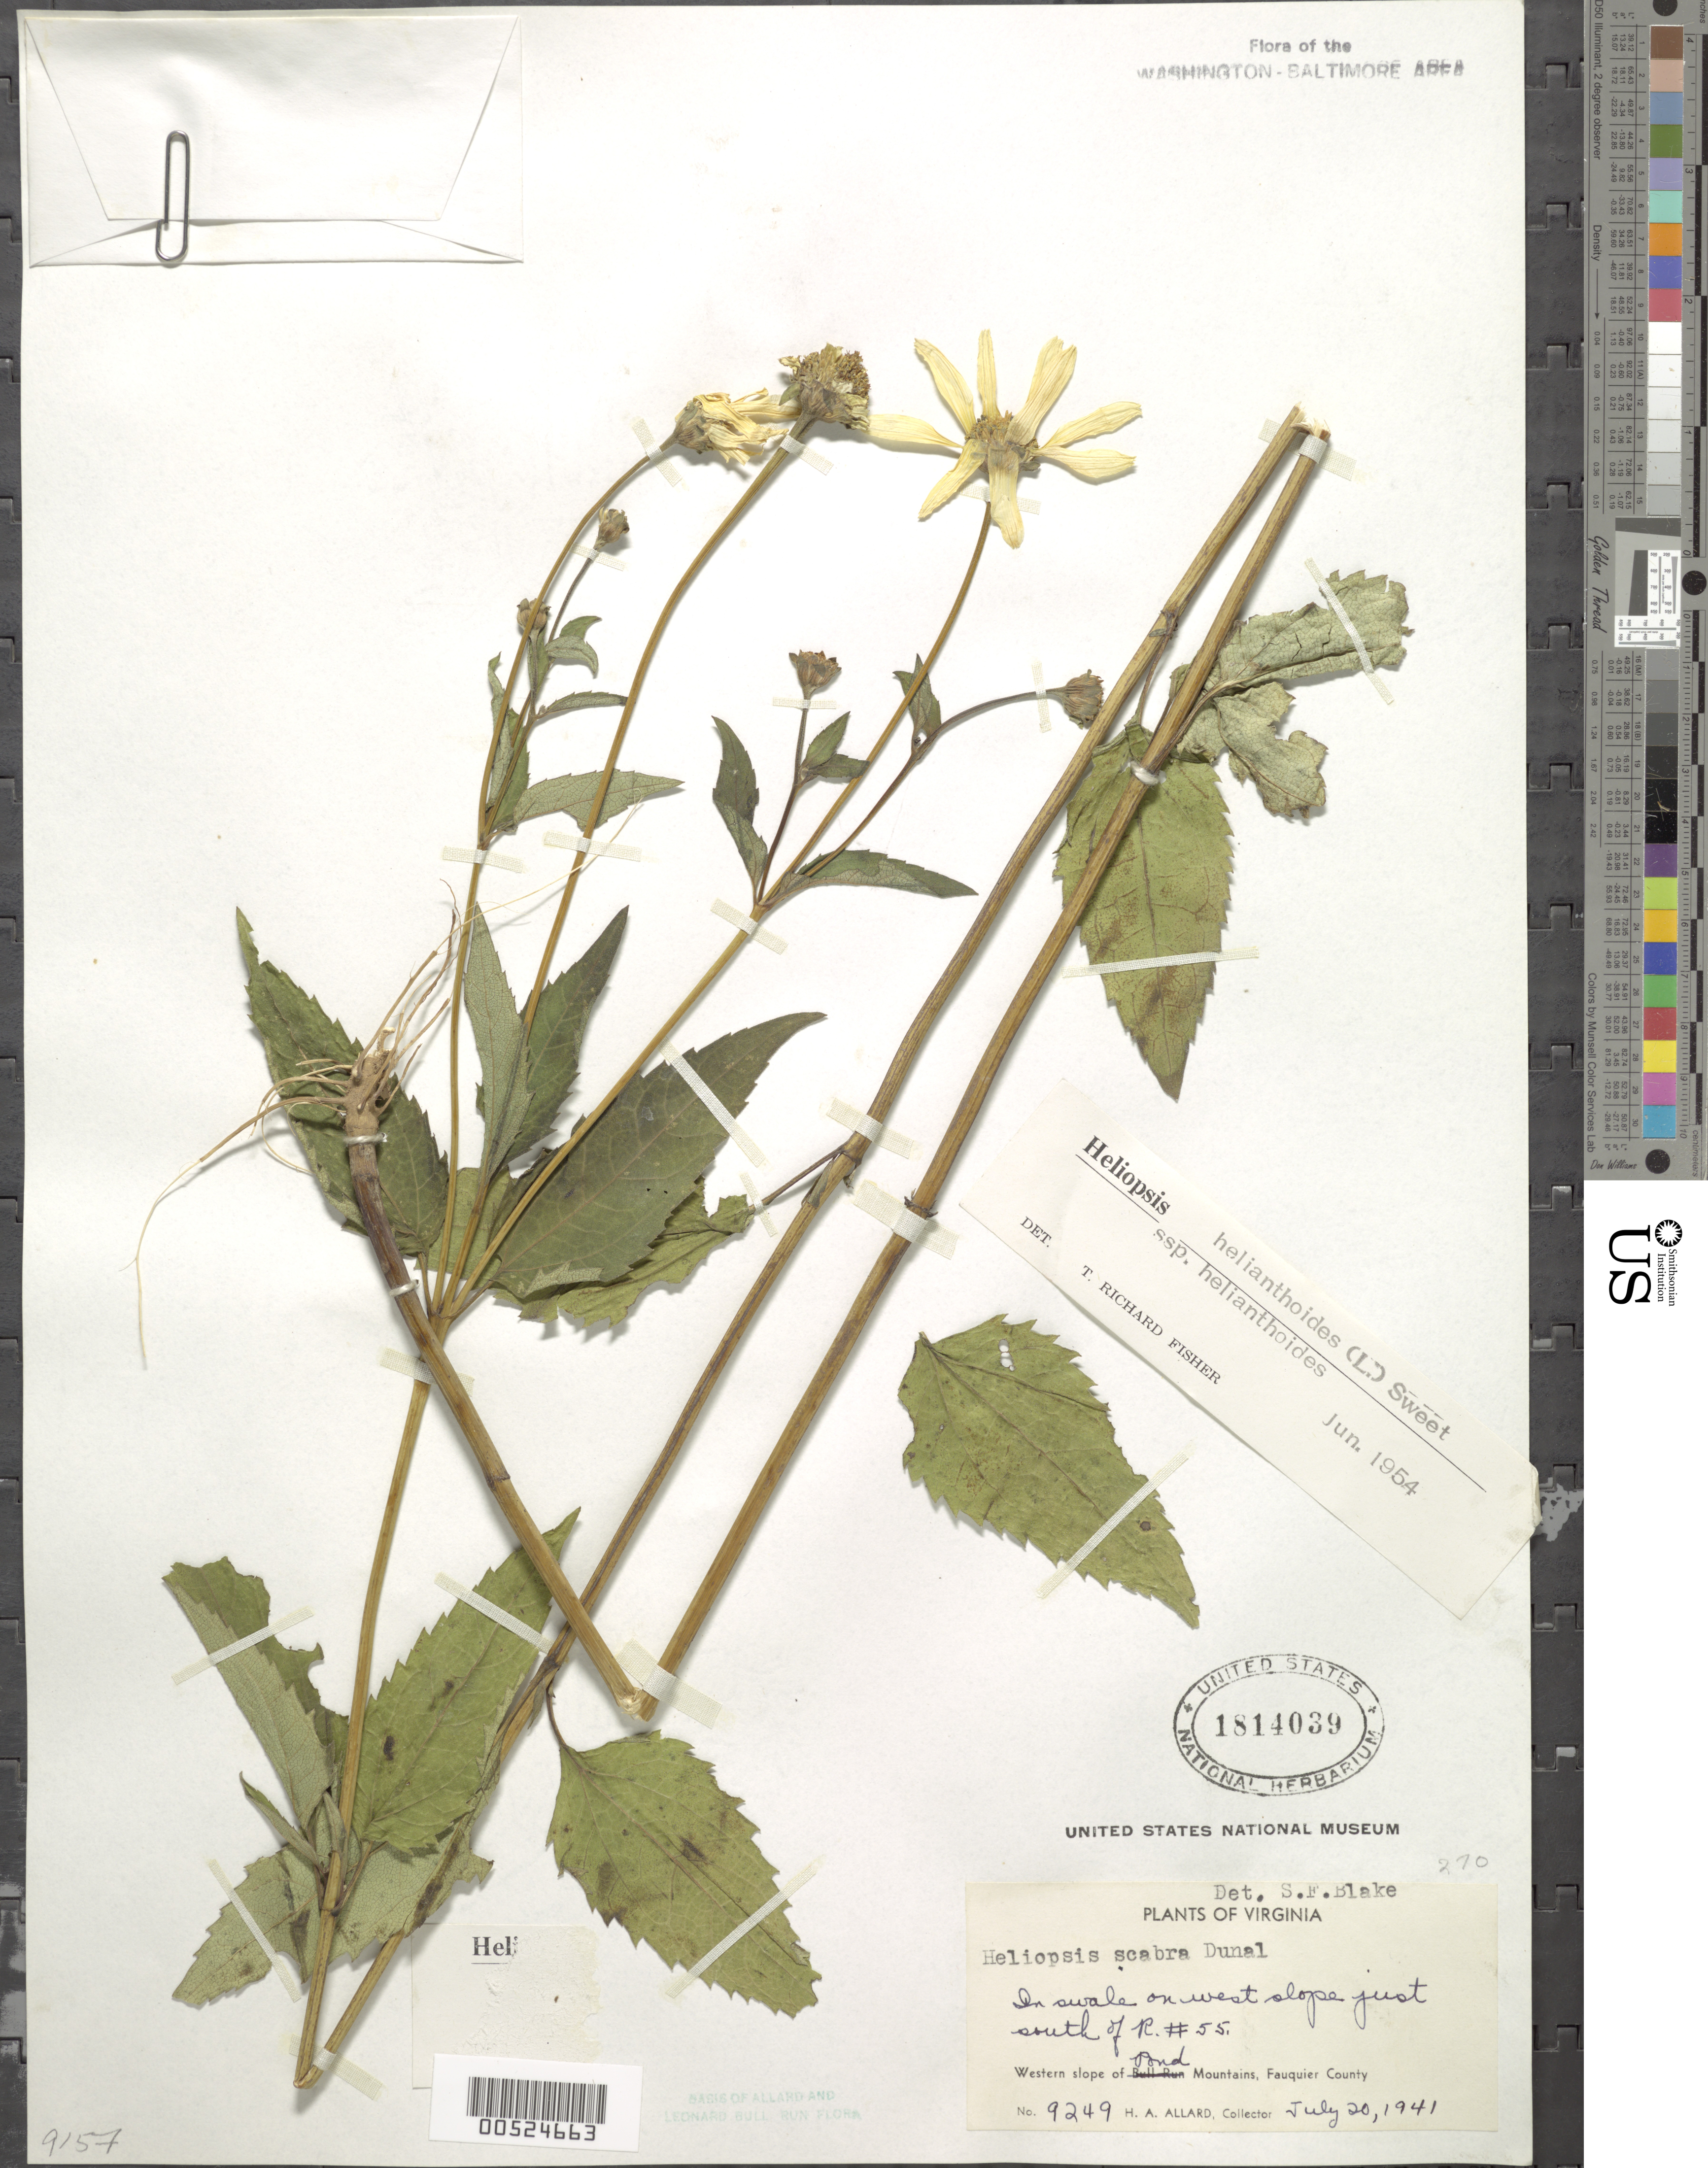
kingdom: Plantae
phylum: Tracheophyta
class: Magnoliopsida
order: Asterales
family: Asteraceae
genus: Heliopsis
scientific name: Heliopsis helianthoides subsp. helianthoides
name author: (L.) Sweet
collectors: H. A. Allard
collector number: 9249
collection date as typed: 20 Jul 1941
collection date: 1941-07-20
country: United States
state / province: Virginia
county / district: Fauquier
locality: Pond Mountain, W slope, just S of Rt. 55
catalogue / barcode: US 1814039